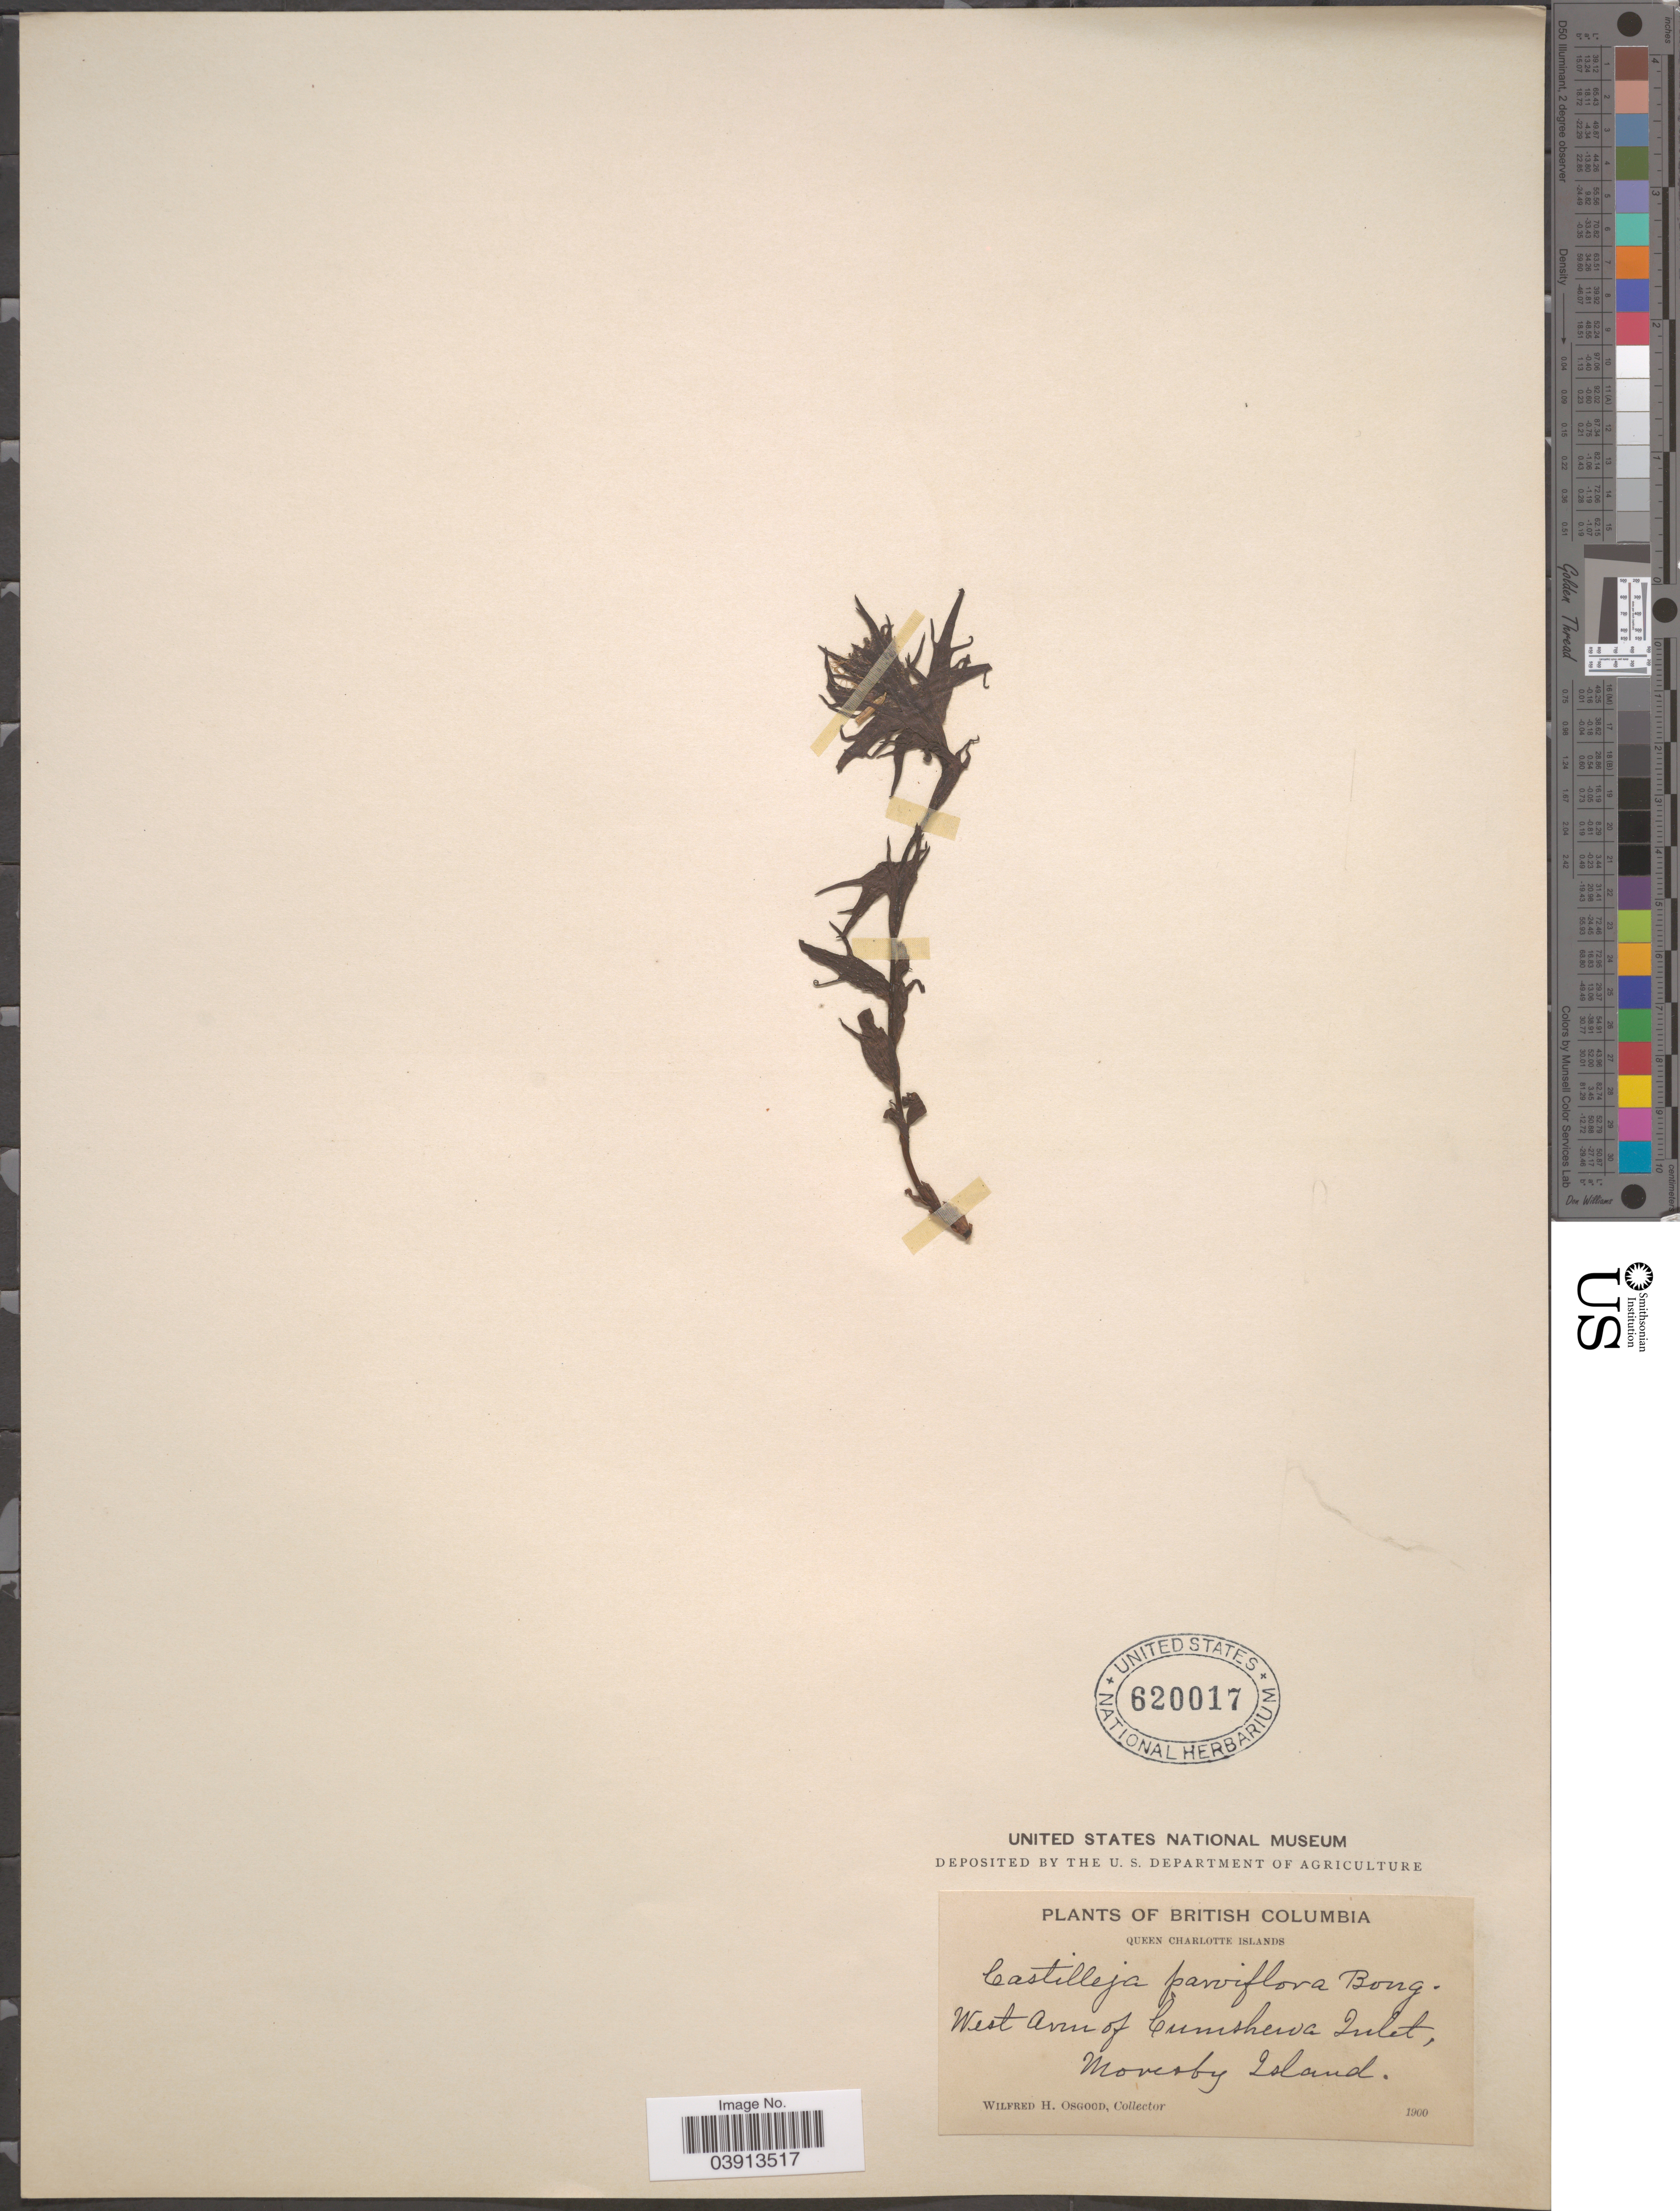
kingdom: Plantae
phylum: Tracheophyta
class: Magnoliopsida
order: Lamiales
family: Orobanchaceae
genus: Castilleja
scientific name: Castilleja parviflora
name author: Bong.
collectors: W. Osgood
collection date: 1900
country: Canada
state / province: British Columbia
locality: Queen Charlotte Islands. West Arm of Cumshewa Inlet, Moresby Island.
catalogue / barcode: US 620017